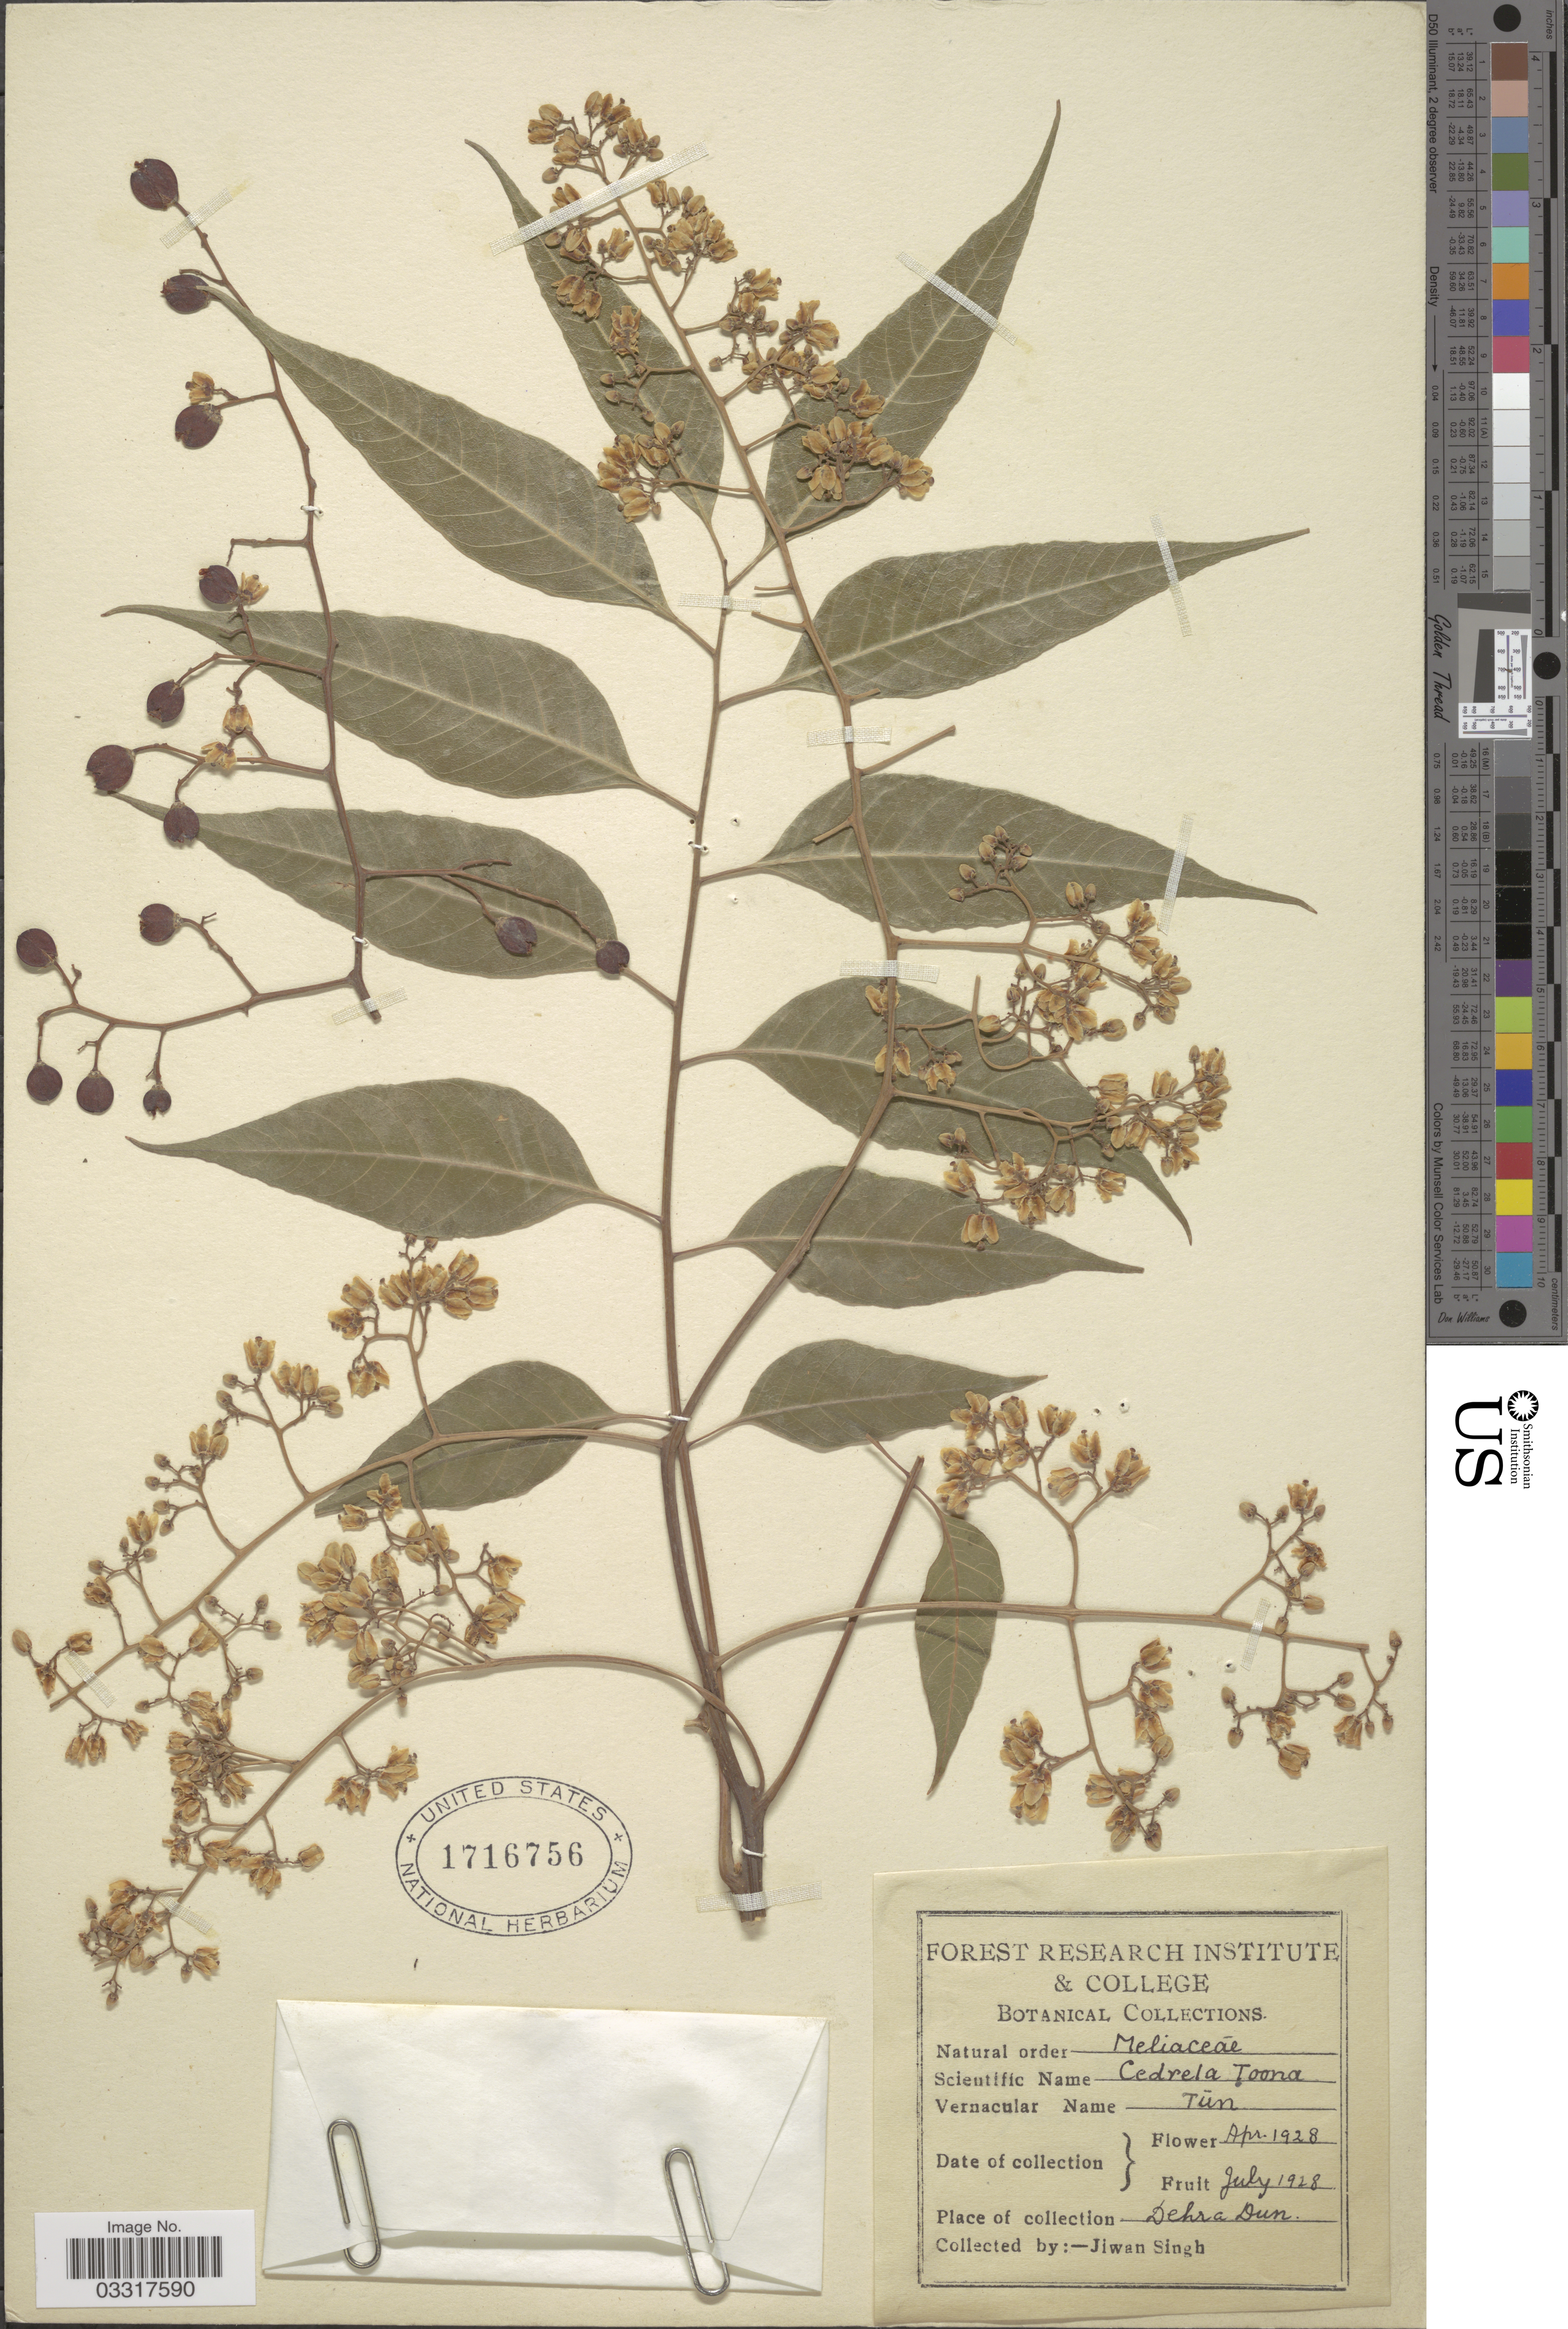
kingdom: Plantae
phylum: Tracheophyta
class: Magnoliopsida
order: Sapindales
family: Meliaceae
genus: Toona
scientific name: Toona ciliata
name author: M. Roem.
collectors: J. Singh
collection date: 1928-04/1928-07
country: India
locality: Dehra Dun.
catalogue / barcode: US 1716756